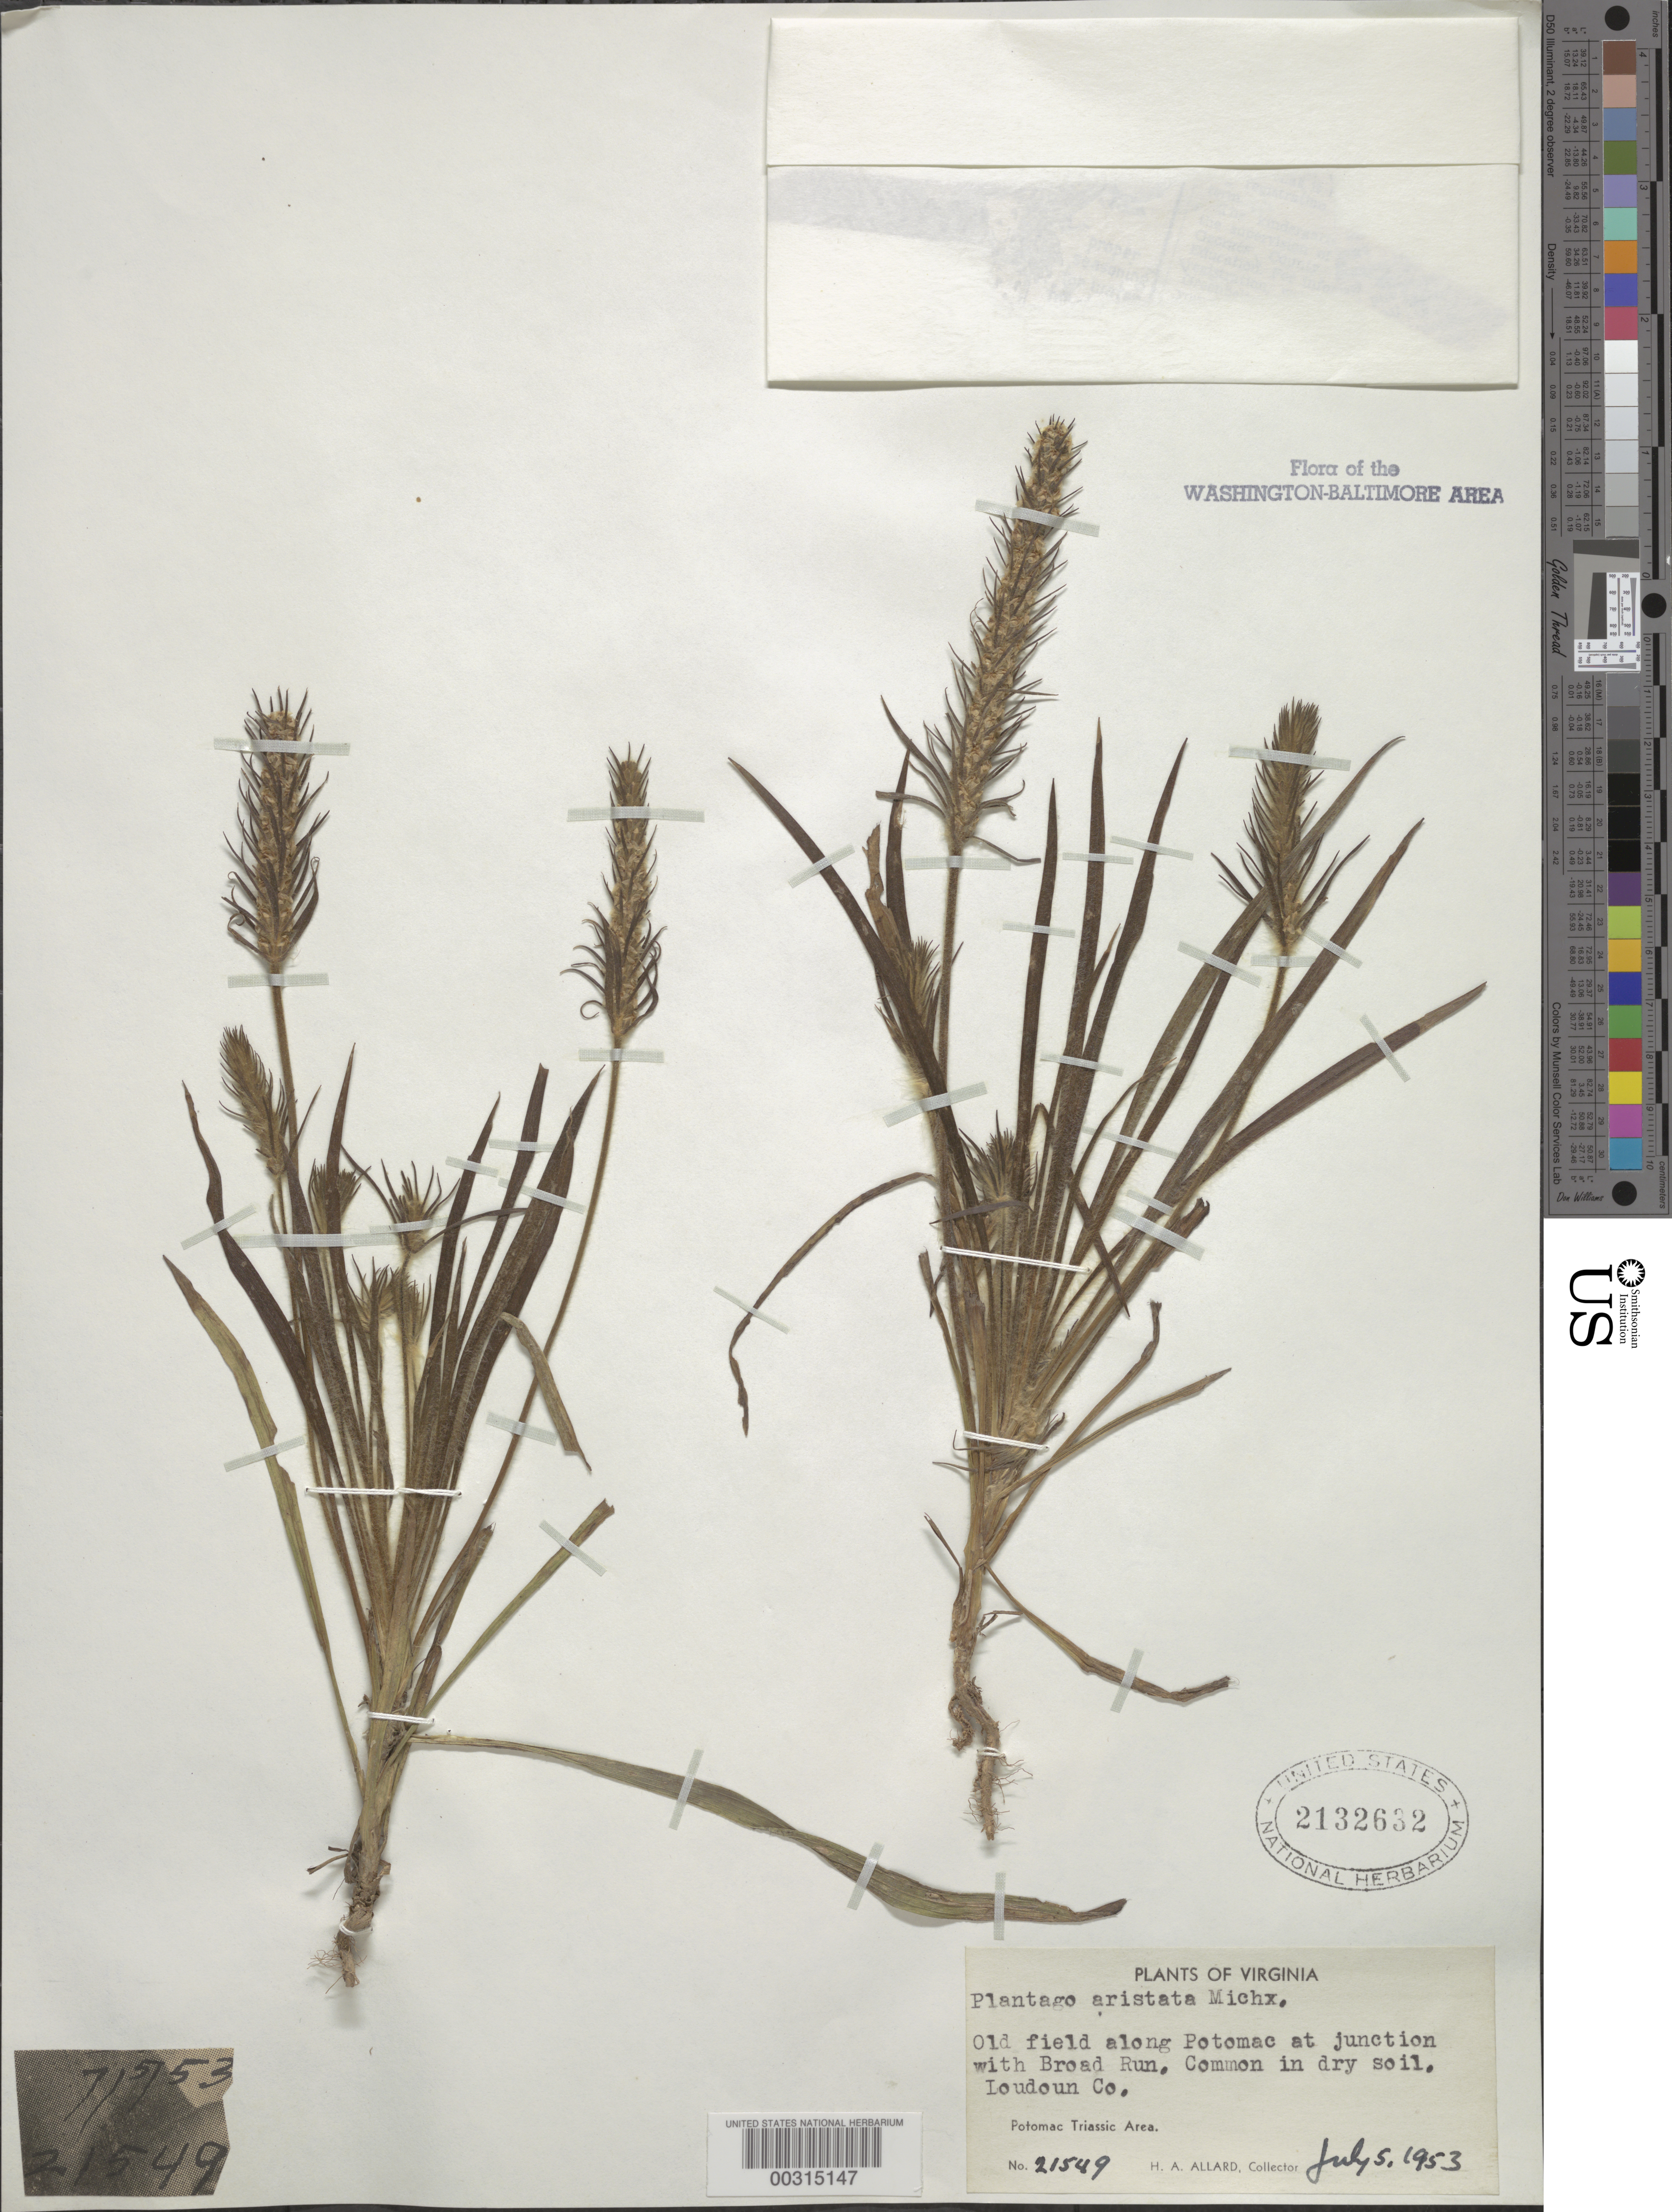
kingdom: Plantae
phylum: Tracheophyta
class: Magnoliopsida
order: Lamiales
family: Plantaginaceae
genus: Plantago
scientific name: Plantago aristata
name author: Michx.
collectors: H. A. Allard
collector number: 21549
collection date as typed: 05 Jul 1953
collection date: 1953-07-05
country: United States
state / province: Virginia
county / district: Loudoun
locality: Junction of Potomac River and Broad Run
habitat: Old field along river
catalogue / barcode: US 2132632